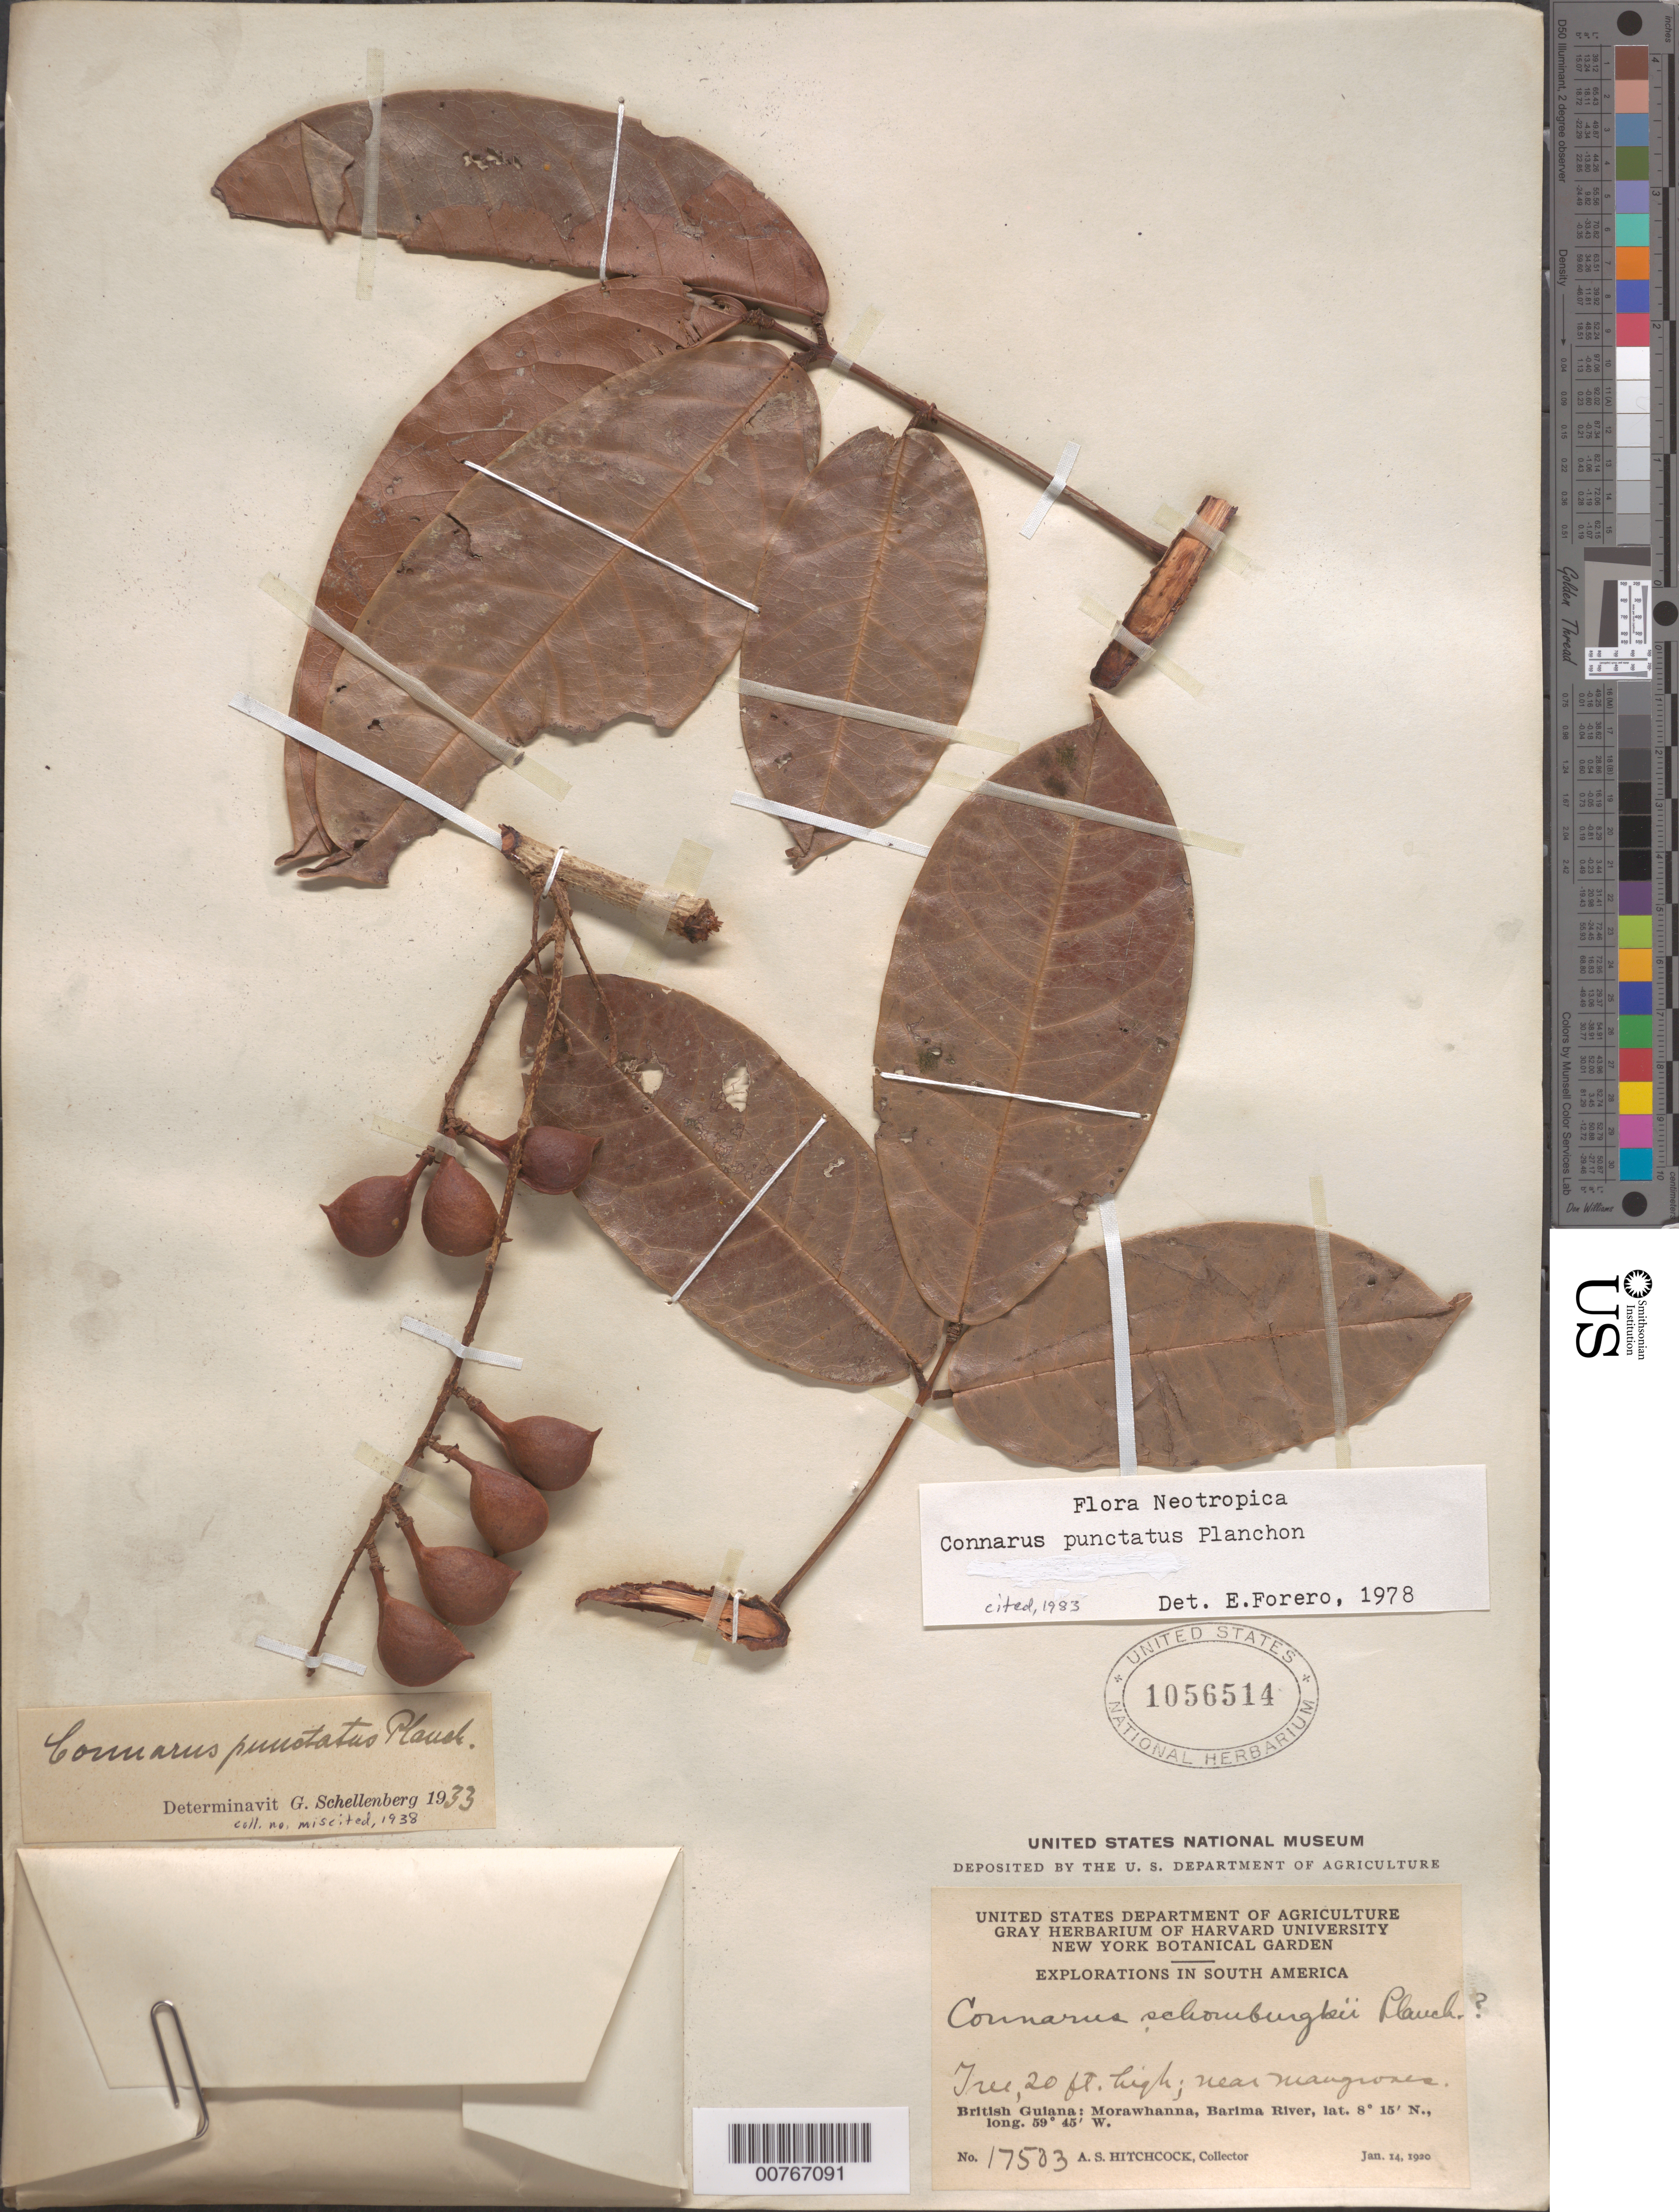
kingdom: Plantae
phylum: Tracheophyta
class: Magnoliopsida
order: Oxalidales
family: Connaraceae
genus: Connarus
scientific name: Connarus punctatus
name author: Planch.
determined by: Forero, E.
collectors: A. S. Hitchcock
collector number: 17503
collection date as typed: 14-Jan-20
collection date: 1920-01-14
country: Guyana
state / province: Barima-Waini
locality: Morawhanna, vic., Barima R.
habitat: Near mangroves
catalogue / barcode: US 1056514